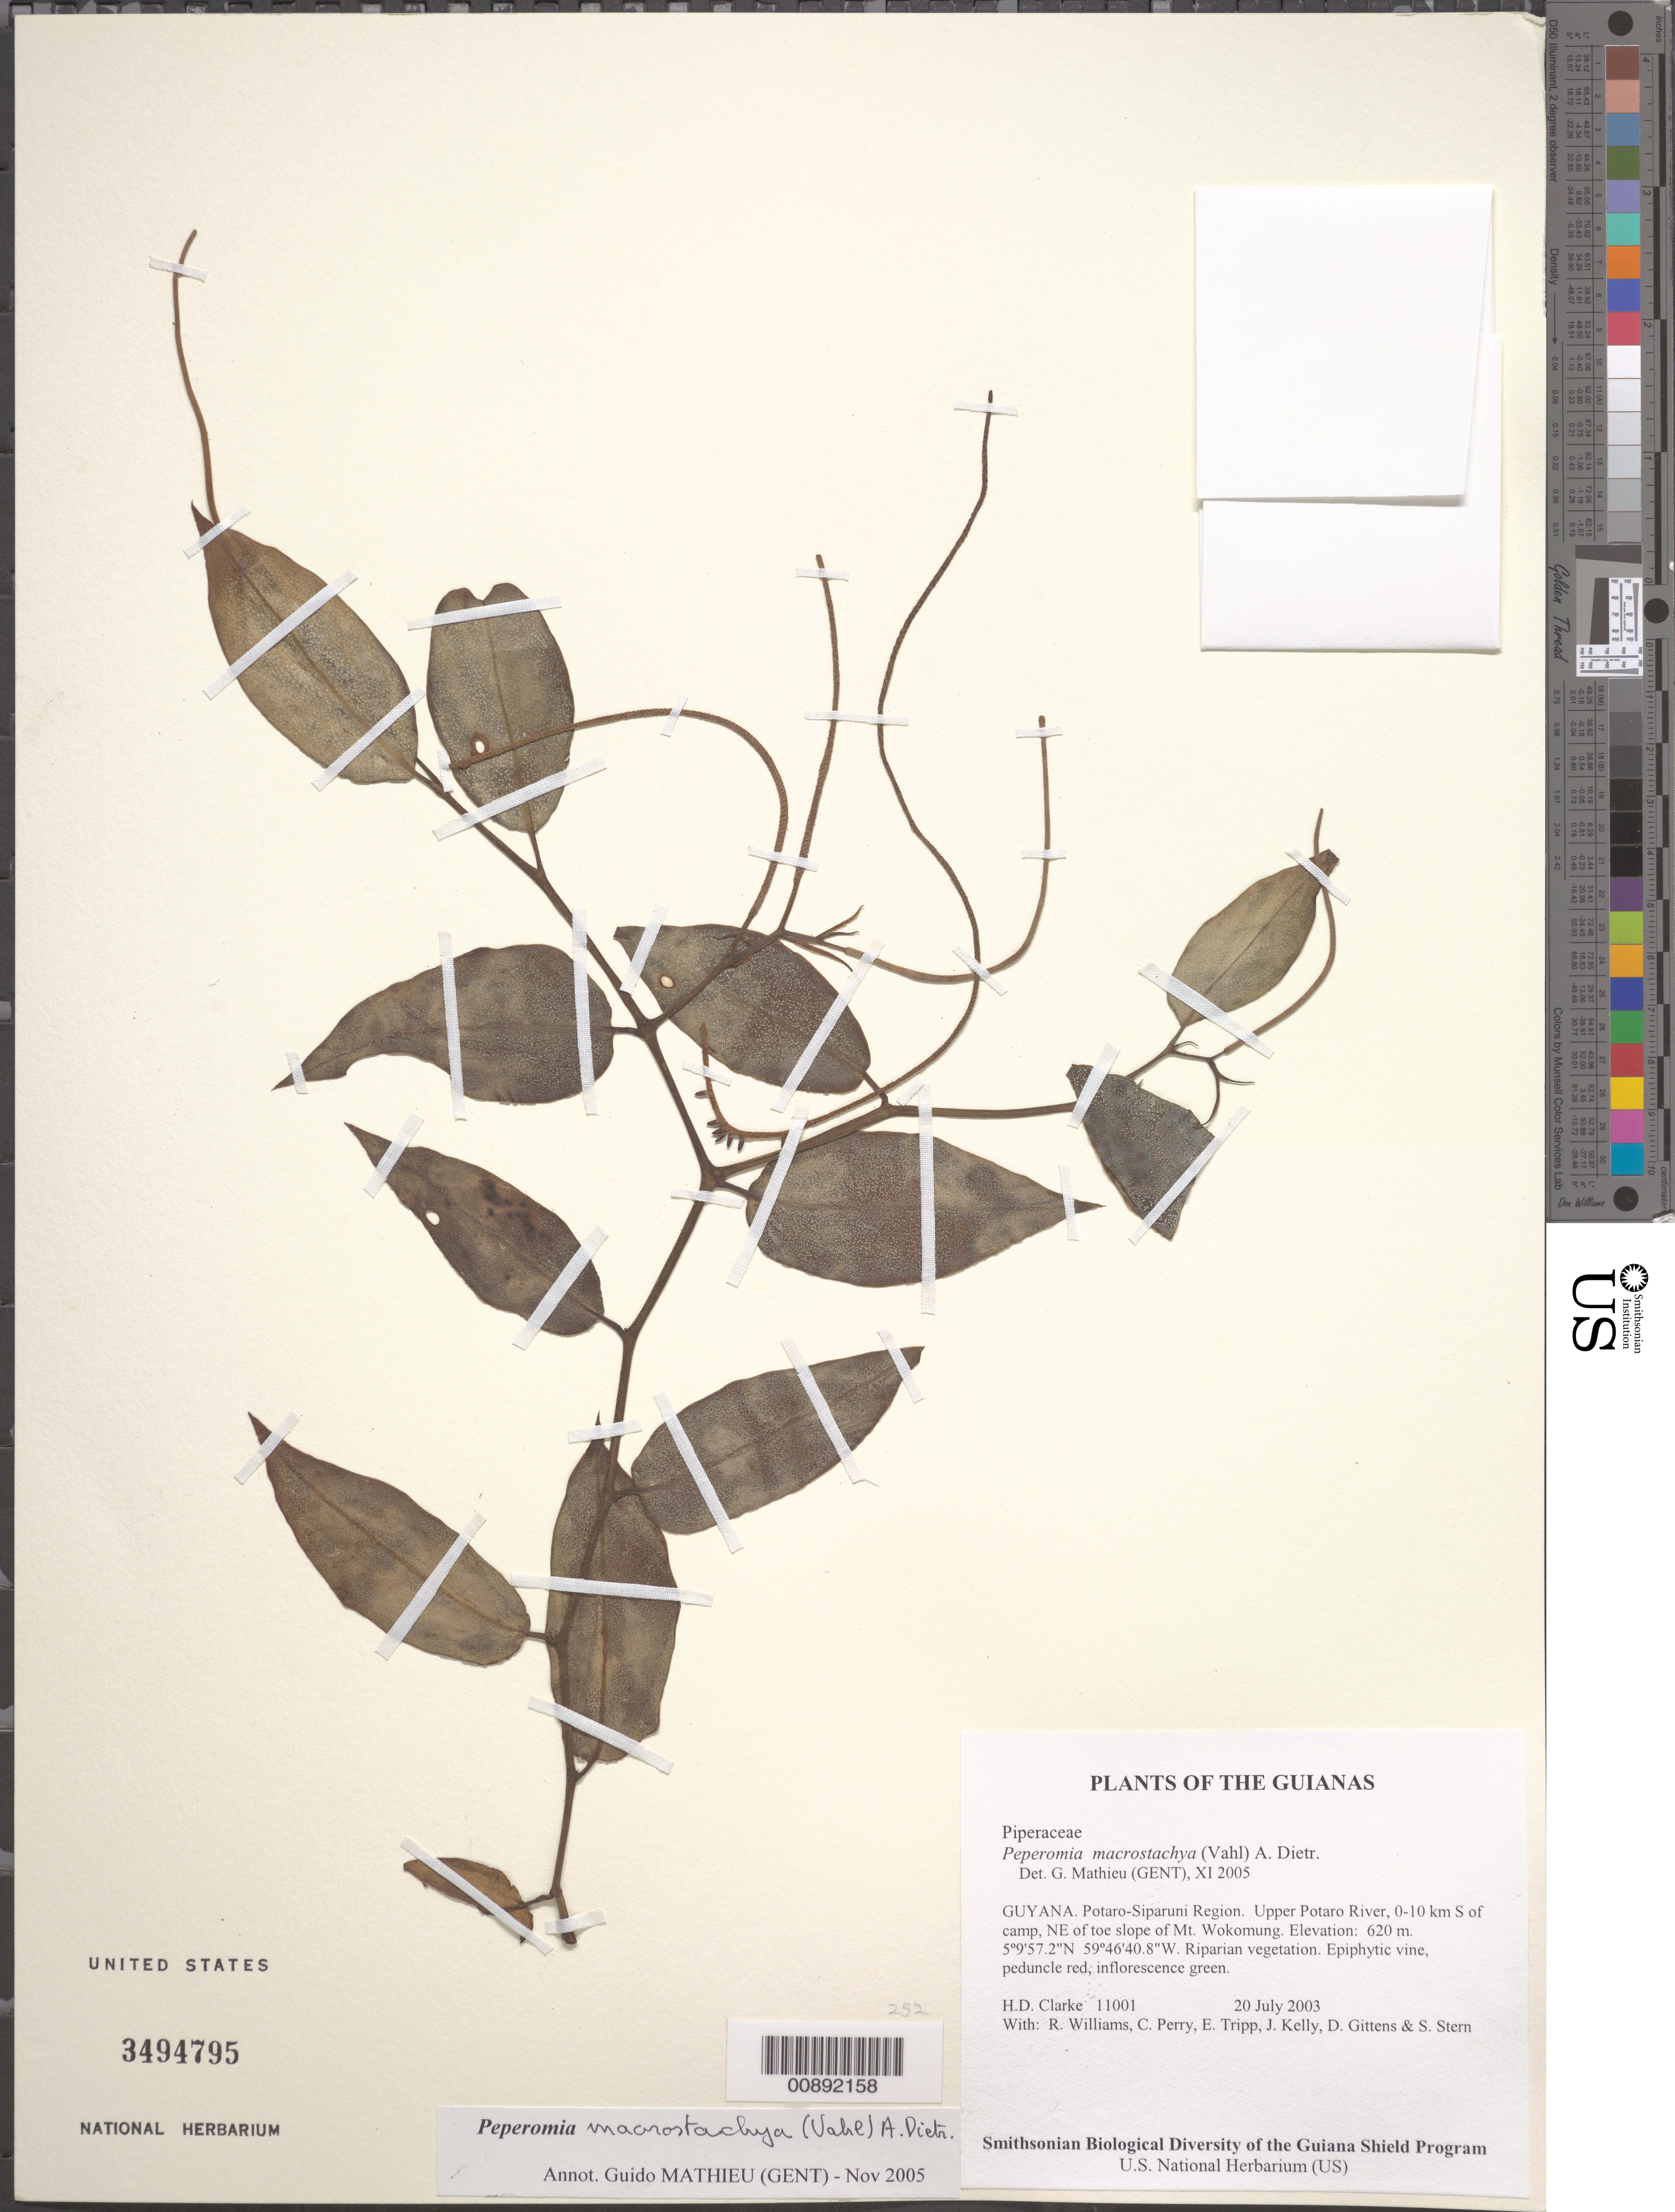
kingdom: Plantae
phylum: Tracheophyta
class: Magnoliopsida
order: Piperales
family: Piperaceae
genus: Peperomia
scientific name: Peperomia macrostachya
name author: (Vahl) A. Dietr.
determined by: Mathieu, Guido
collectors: H. D. Clarke, R. Williams, C. Perry, E. Tripp, J. Kelly, D. Gittens & S. R. Stern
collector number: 11001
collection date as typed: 20 July 2003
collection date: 2003-07-20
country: Guyana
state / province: Potaro-Siparuni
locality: Upper Potaro River, 0-10 km S of camp, NE of toe slope of Mt. Wokomung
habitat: Riparian vegetation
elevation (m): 620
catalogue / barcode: US 3494795